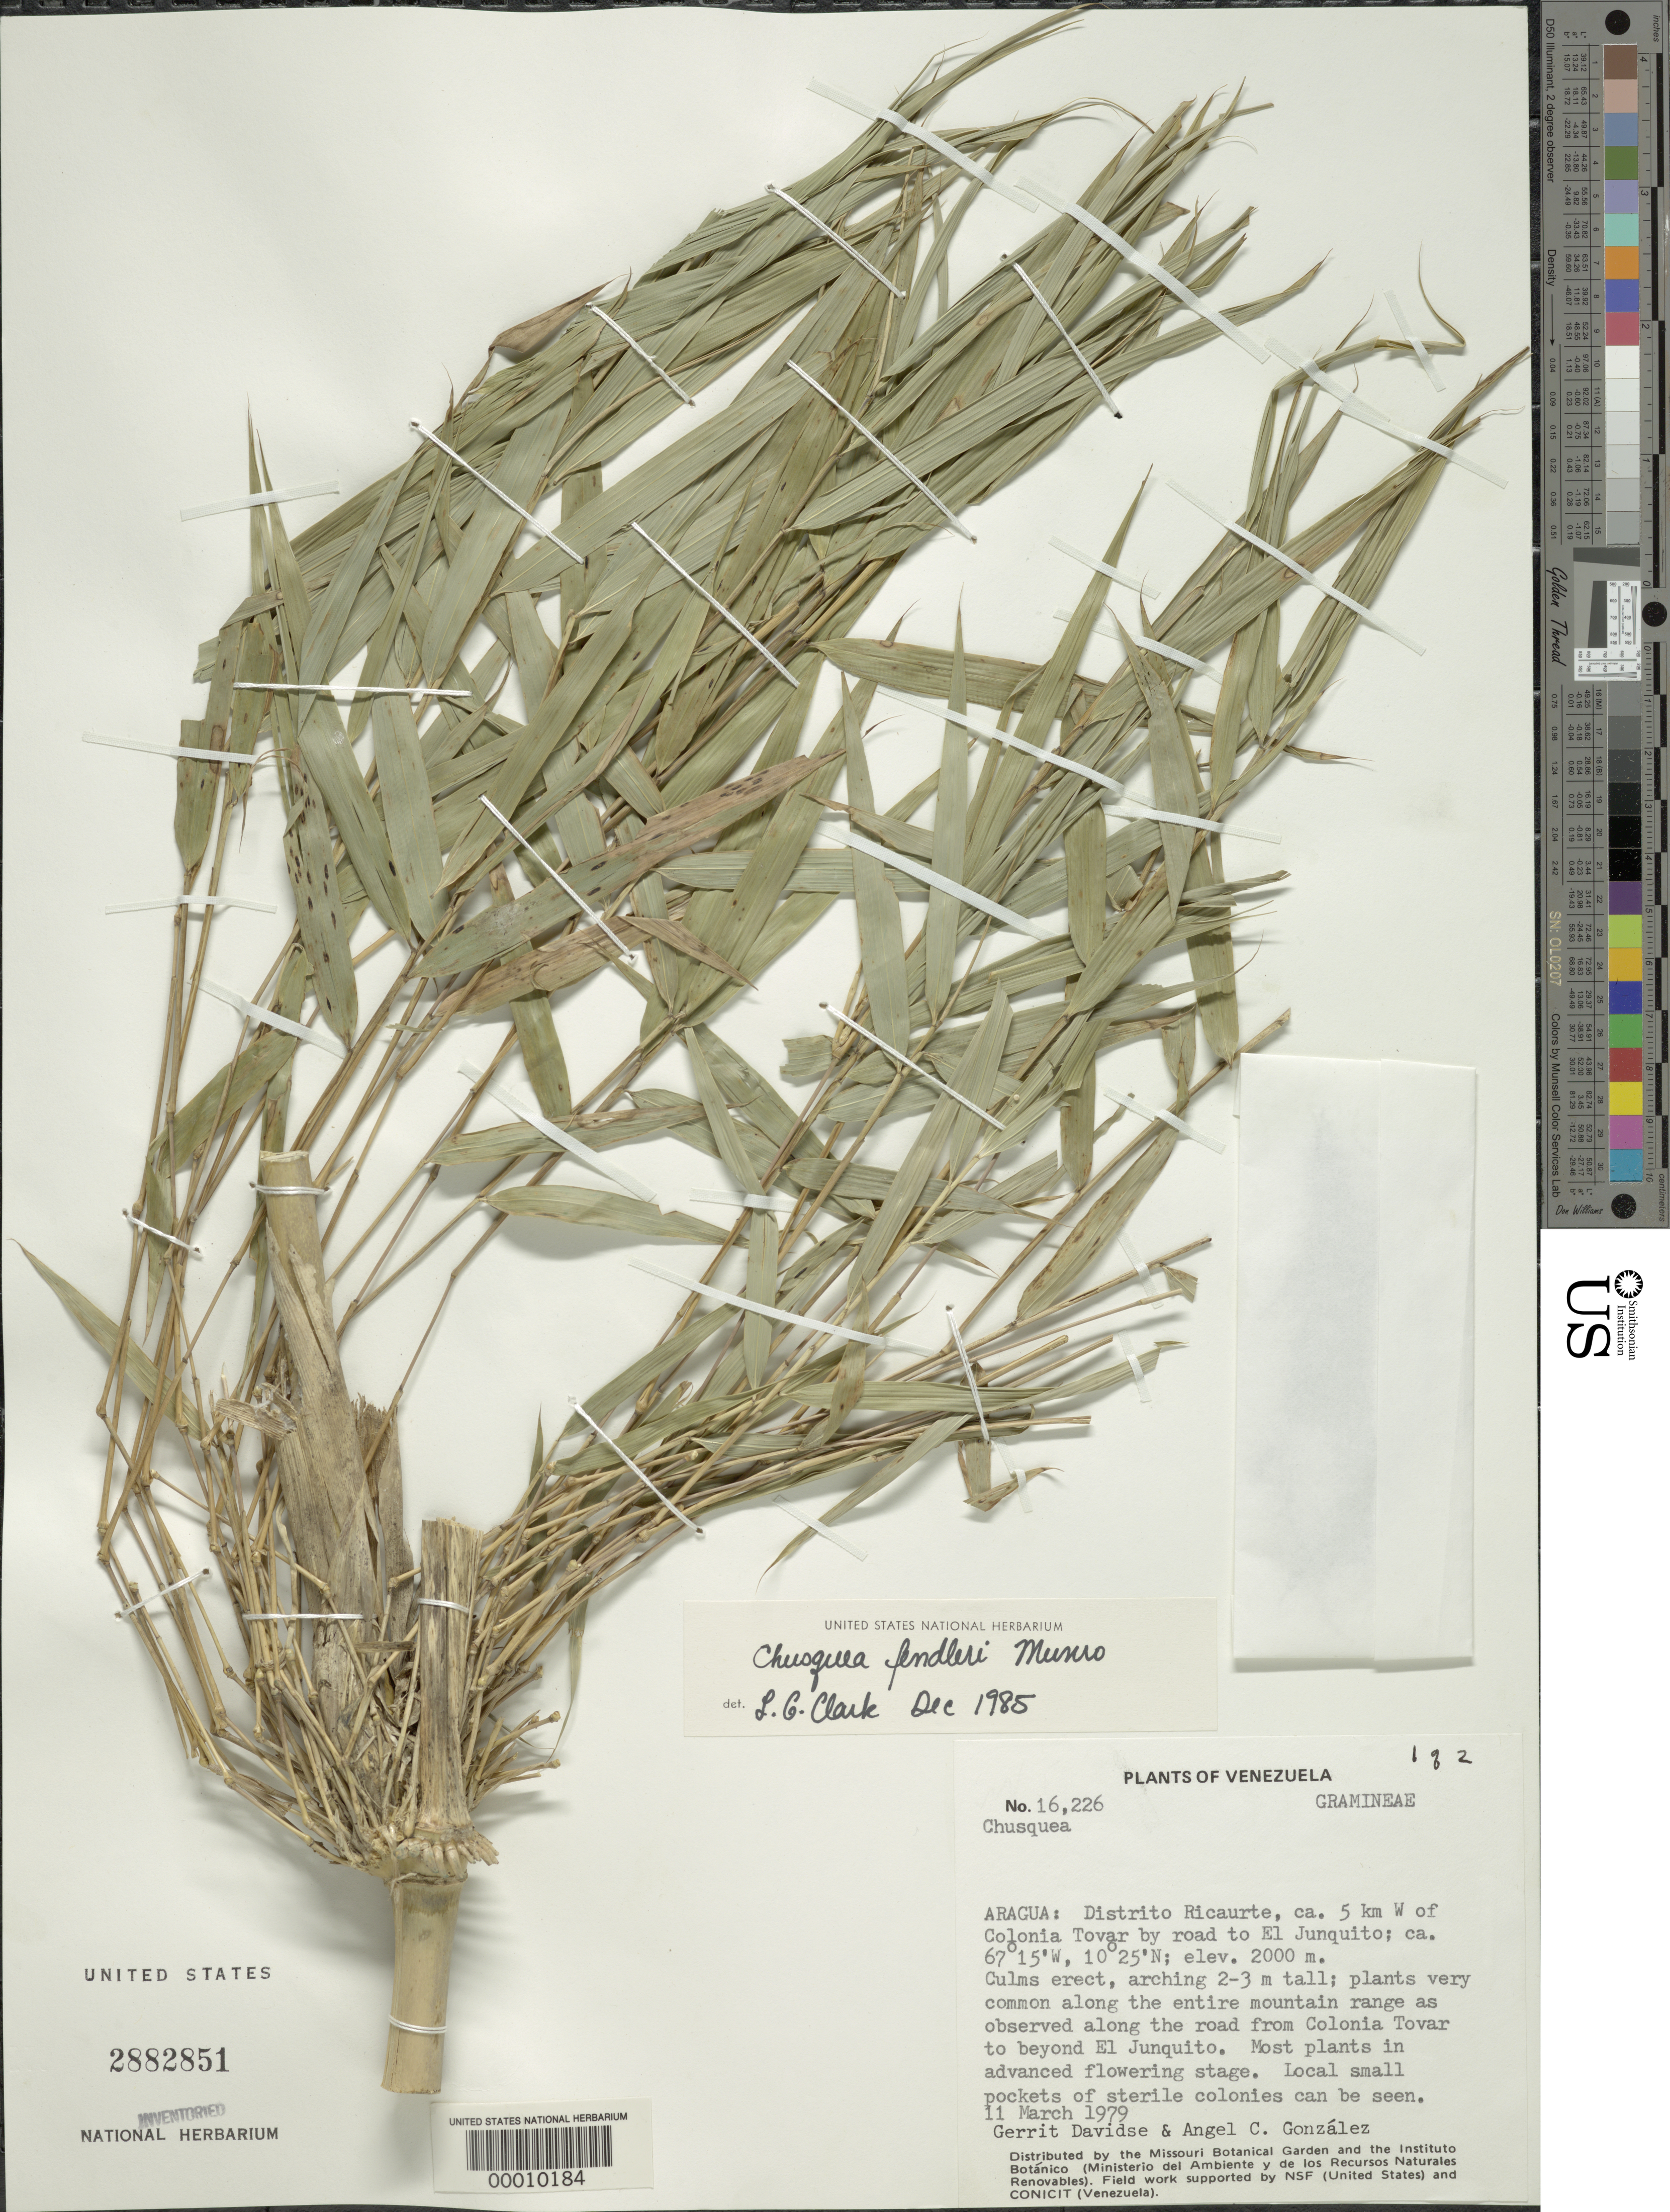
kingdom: Plantae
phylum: Tracheophyta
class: Liliopsida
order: Poales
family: Poaceae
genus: Chusquea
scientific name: Chusquea fendleri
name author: Munro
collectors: G. Davidse & A. C. González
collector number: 16226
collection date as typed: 11 Mar 1979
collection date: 1979-03-11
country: Venezuela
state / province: Aragua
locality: Dist ricaurte, colonia tovar, el junquito lat. 10 25'n: long 67 15'w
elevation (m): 2000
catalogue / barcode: US 2882851